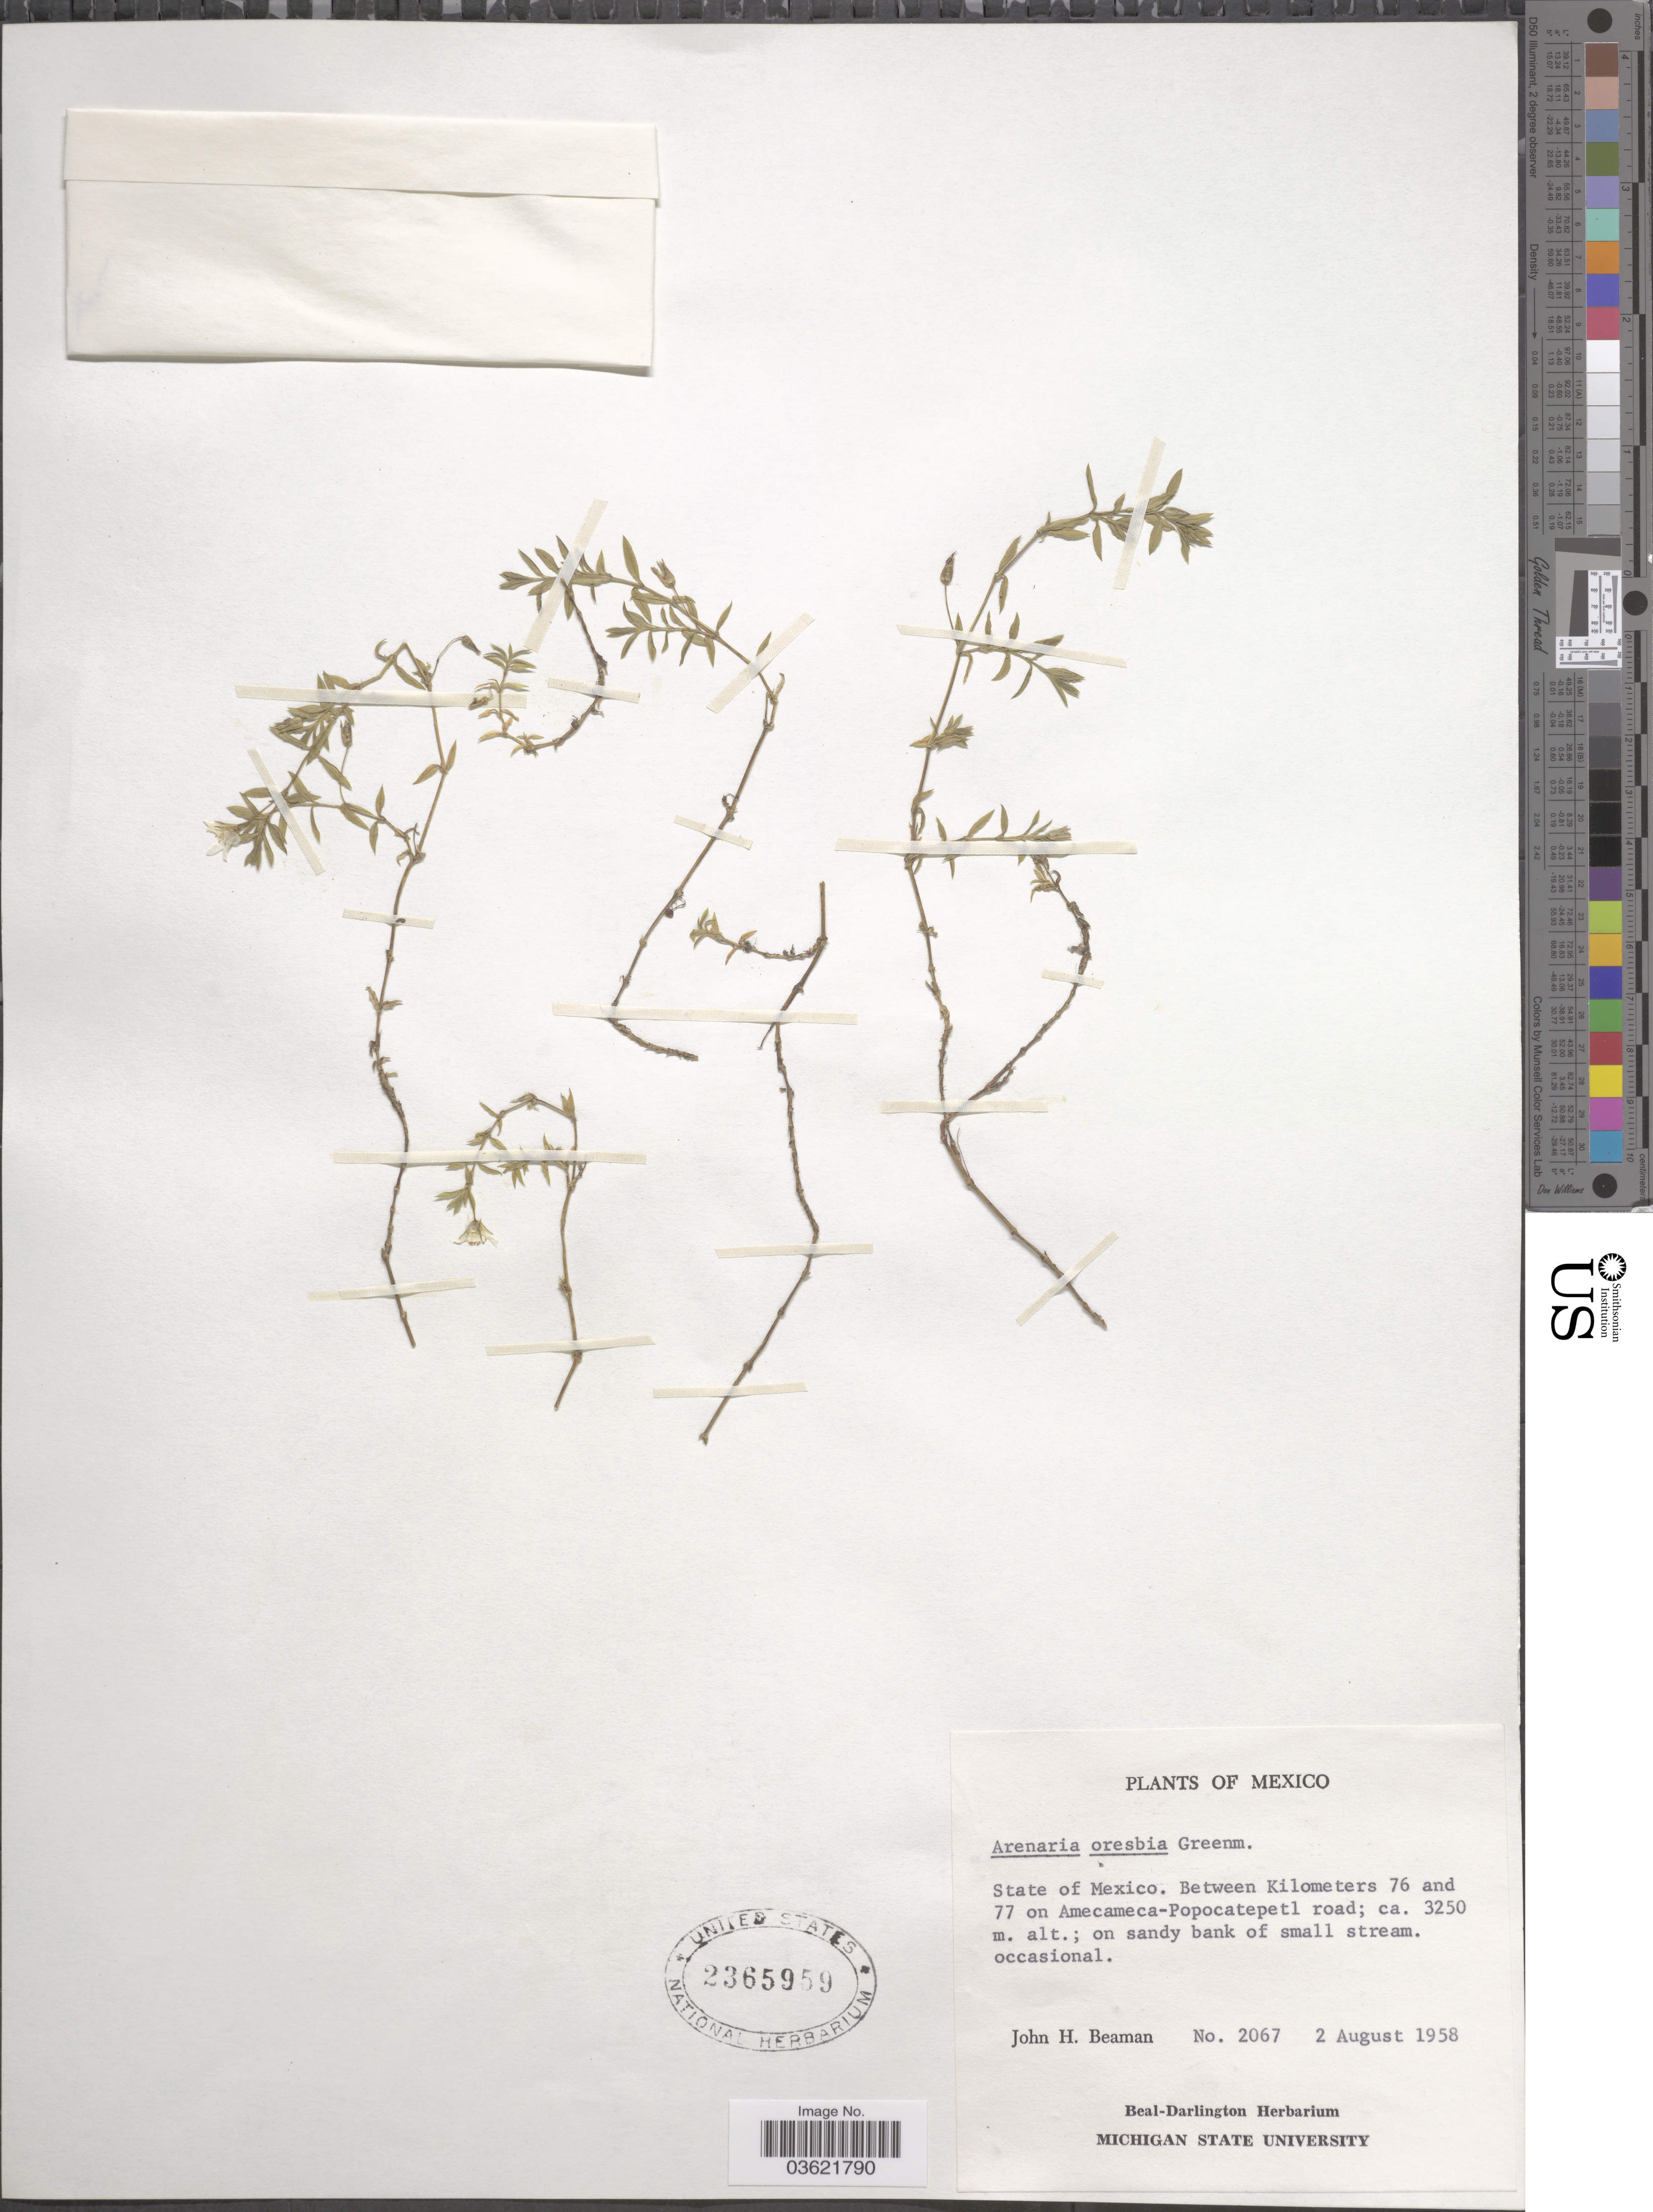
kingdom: Plantae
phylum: Tracheophyta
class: Magnoliopsida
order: Caryophyllales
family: Caryophyllaceae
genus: Arenaria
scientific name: Arenaria oresbia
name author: Greenm.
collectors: J. H. Beaman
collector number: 2067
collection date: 1958-08-02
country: Mexico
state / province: México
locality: Between Kilometers 76 and 77 on Amecameca-Popocatepetl road.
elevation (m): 3250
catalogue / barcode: US 2365959